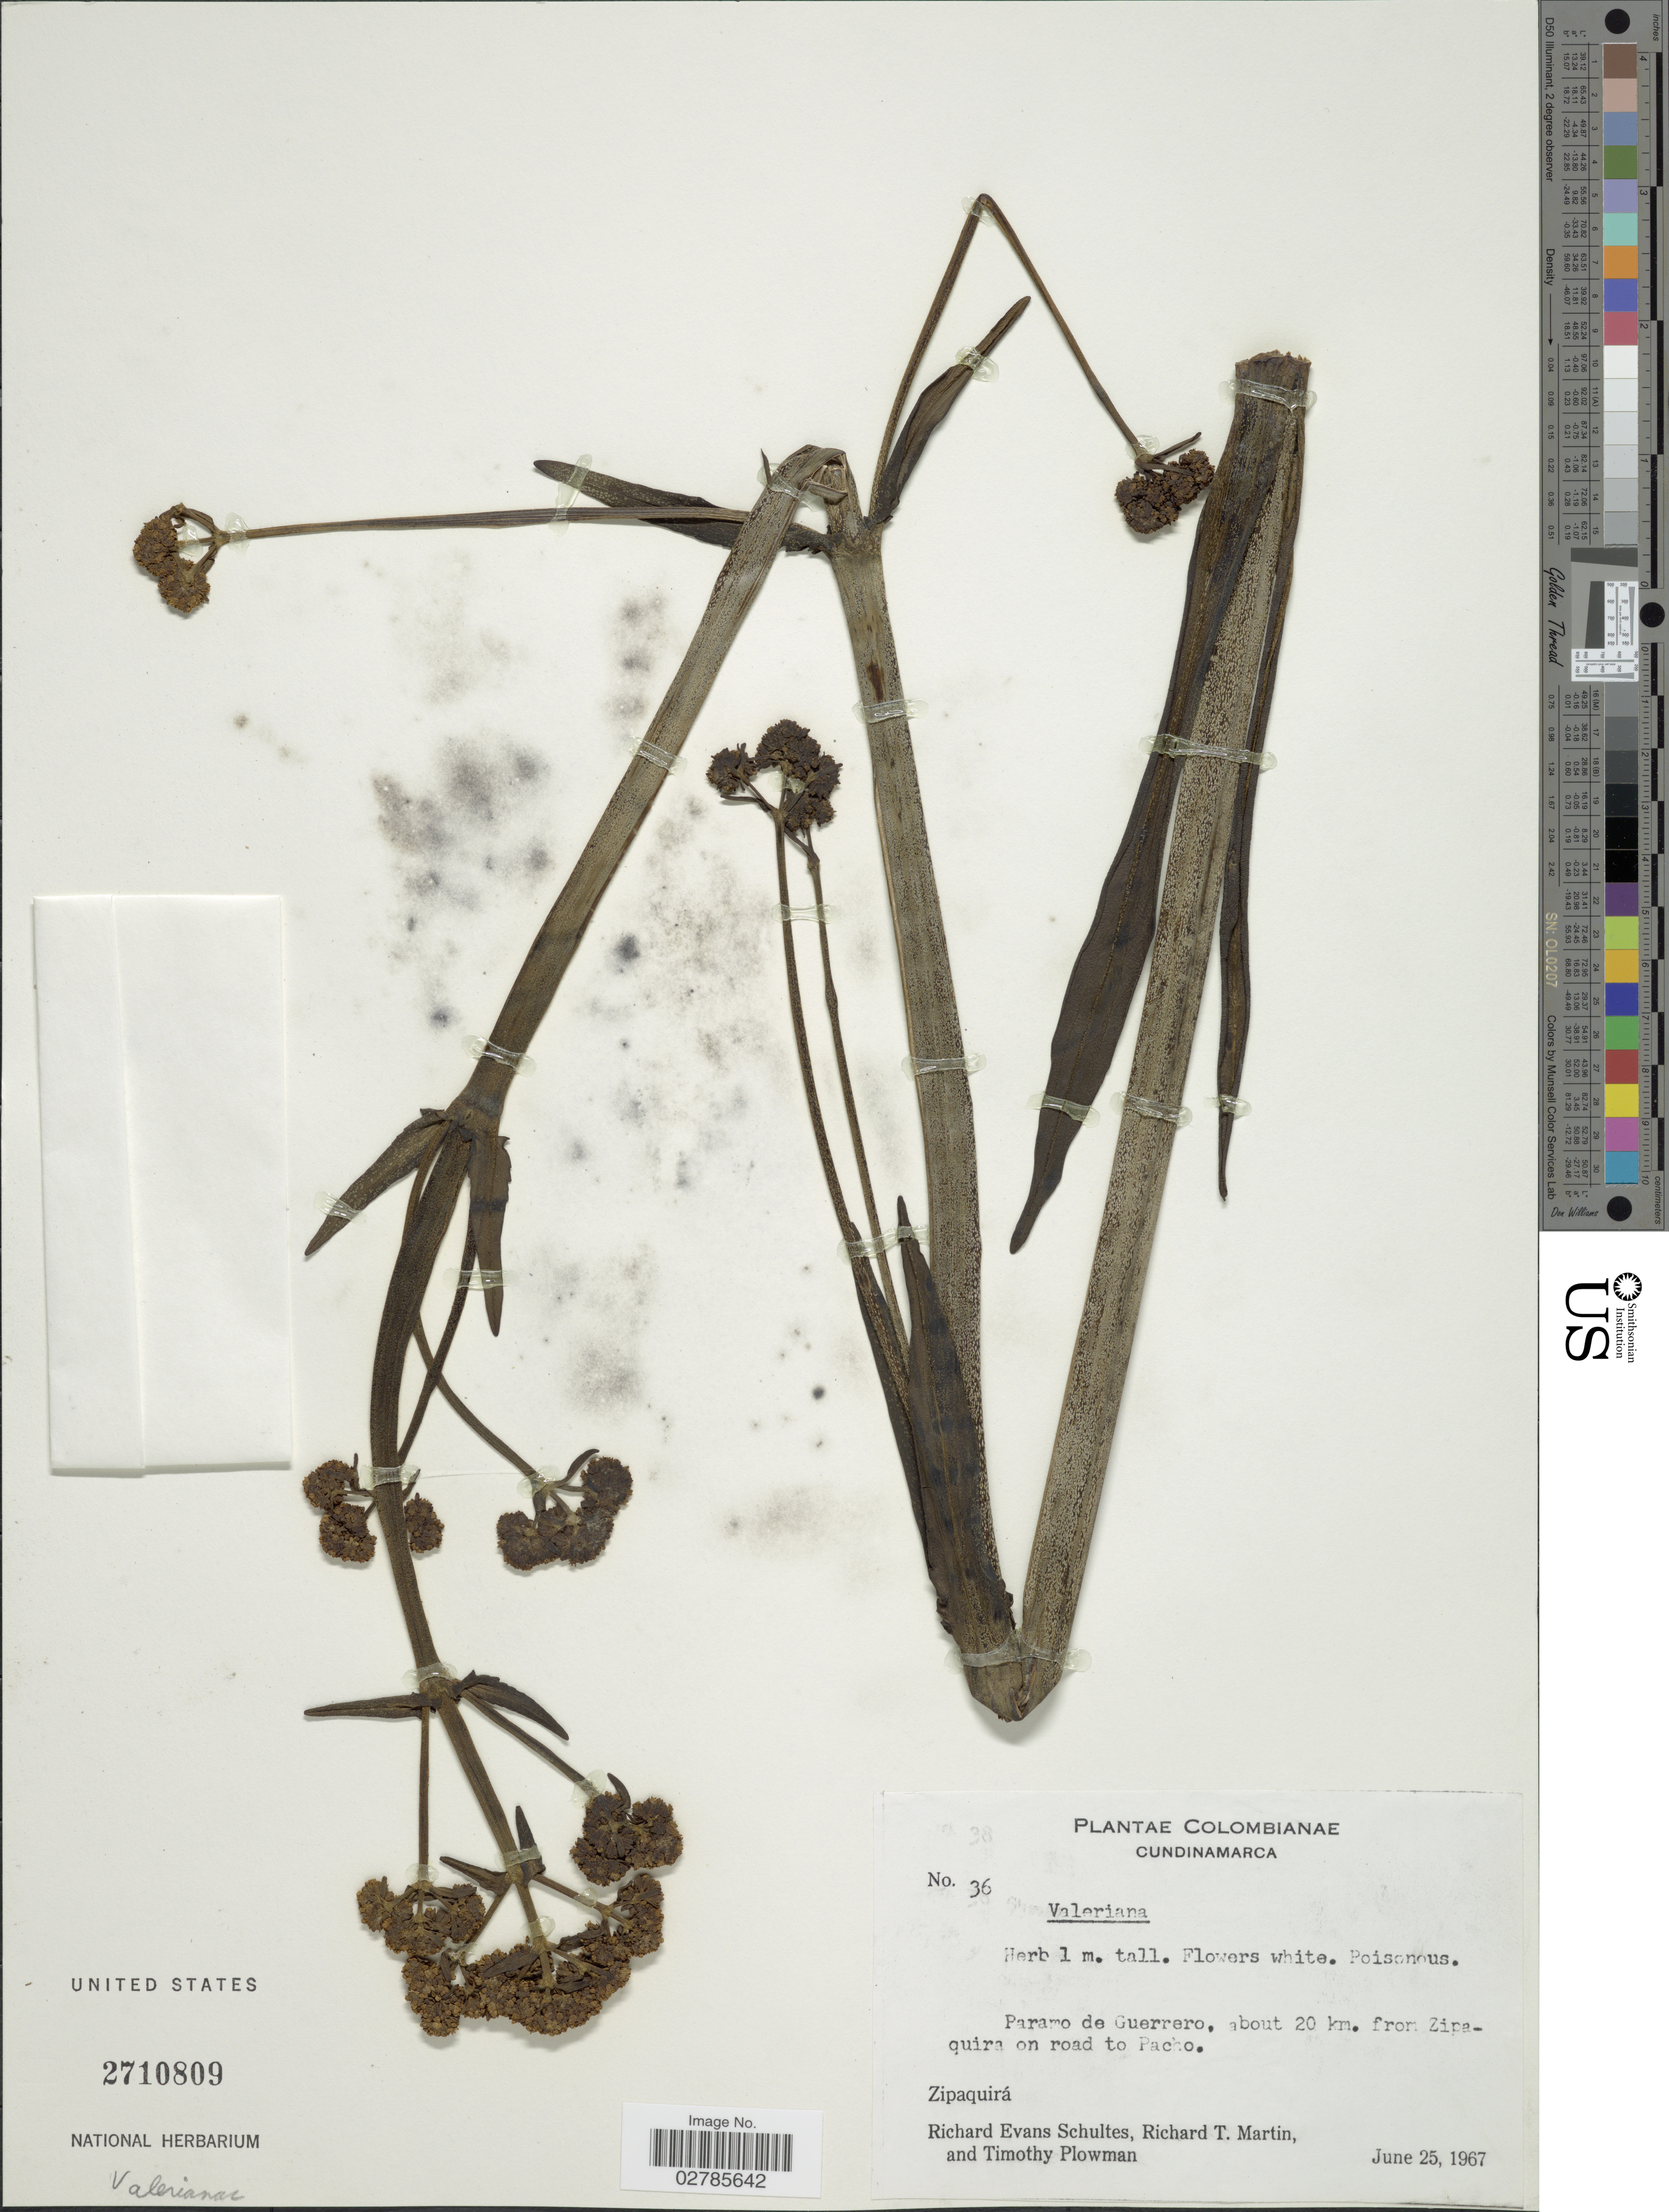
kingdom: Plantae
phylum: Tracheophyta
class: Magnoliopsida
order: Dipsacales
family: Caprifoliaceae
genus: Valeriana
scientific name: Valeriana sp.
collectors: R. E. Schultes, R. T. Martin & T. Plowman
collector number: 36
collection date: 1967-06-25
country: Colombia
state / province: Cundinamarca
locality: Paramo de Guerrero, about 20 km. from Zipaquira on road to Pacho, Zipaquirá.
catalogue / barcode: US 2710809